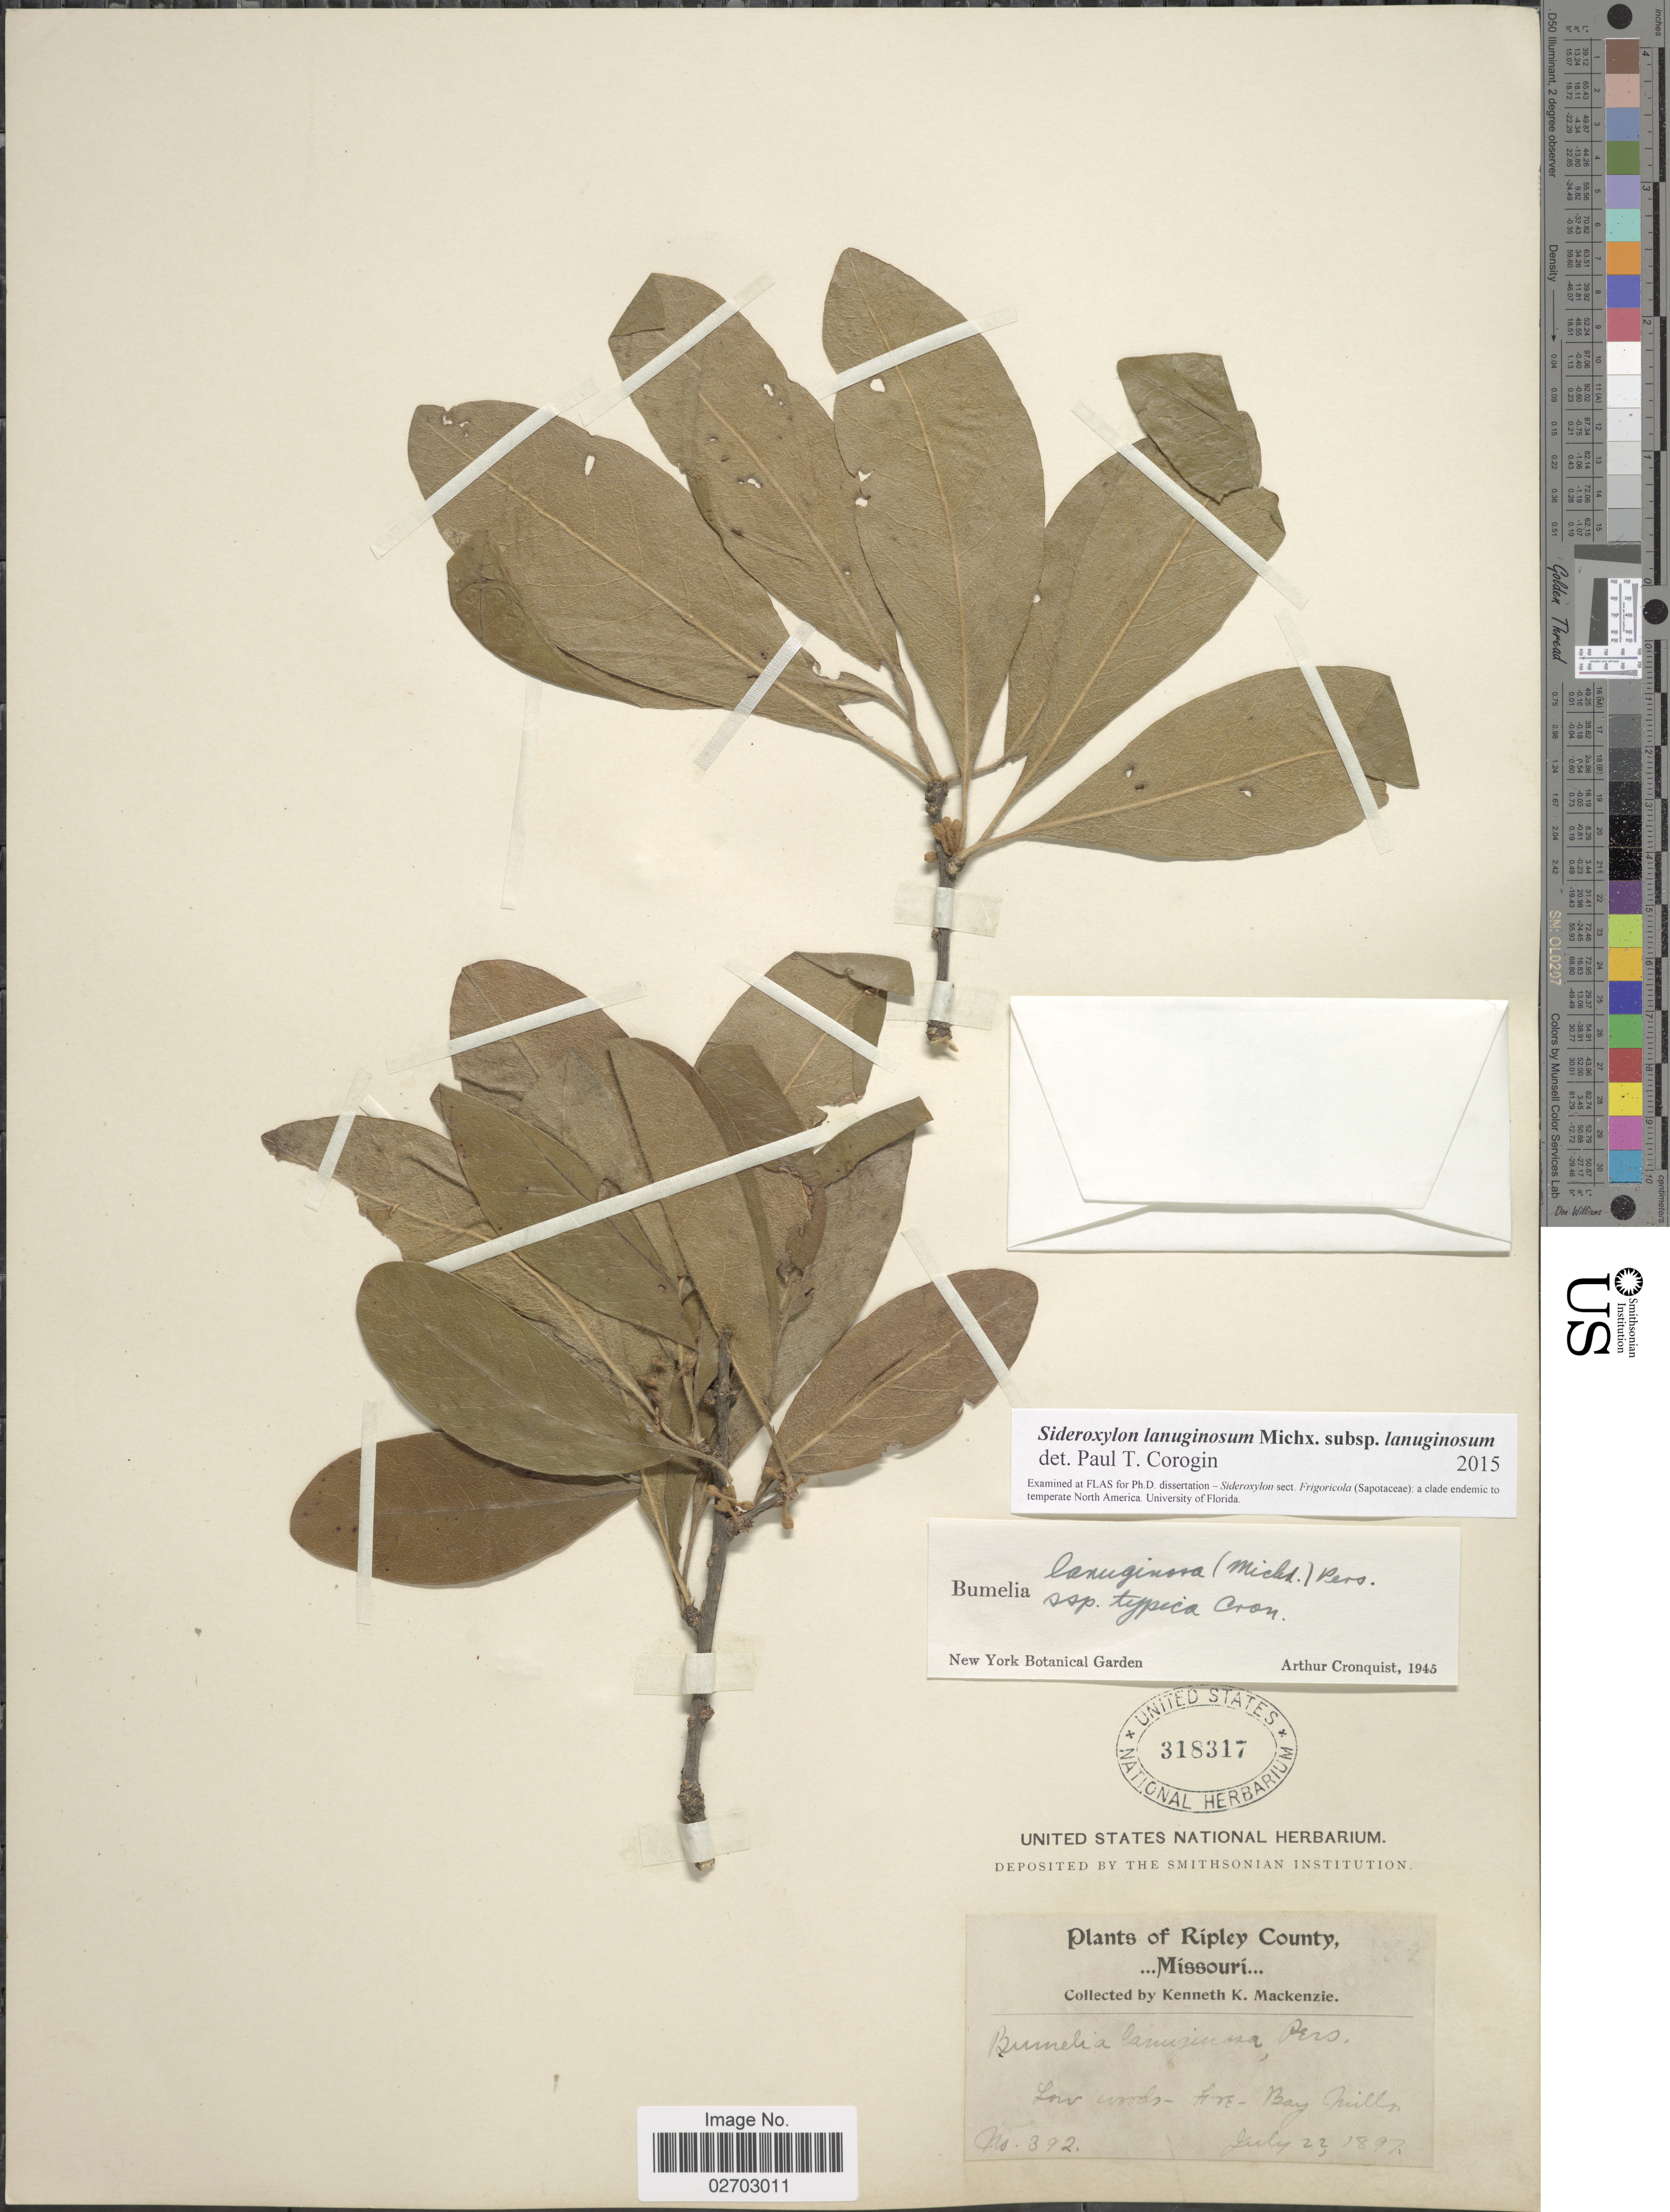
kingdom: Plantae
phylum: Tracheophyta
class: Magnoliopsida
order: Ericales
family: Sapotaceae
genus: Sideroxylon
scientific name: Sideroxylon lanuginosum subsp. lanuginosum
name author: Michx.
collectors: K. K. Mackenzie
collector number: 392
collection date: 1897-07-22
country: United States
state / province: Missouri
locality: Ripley County, low woods, Fire, Bay hills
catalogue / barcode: US 318317